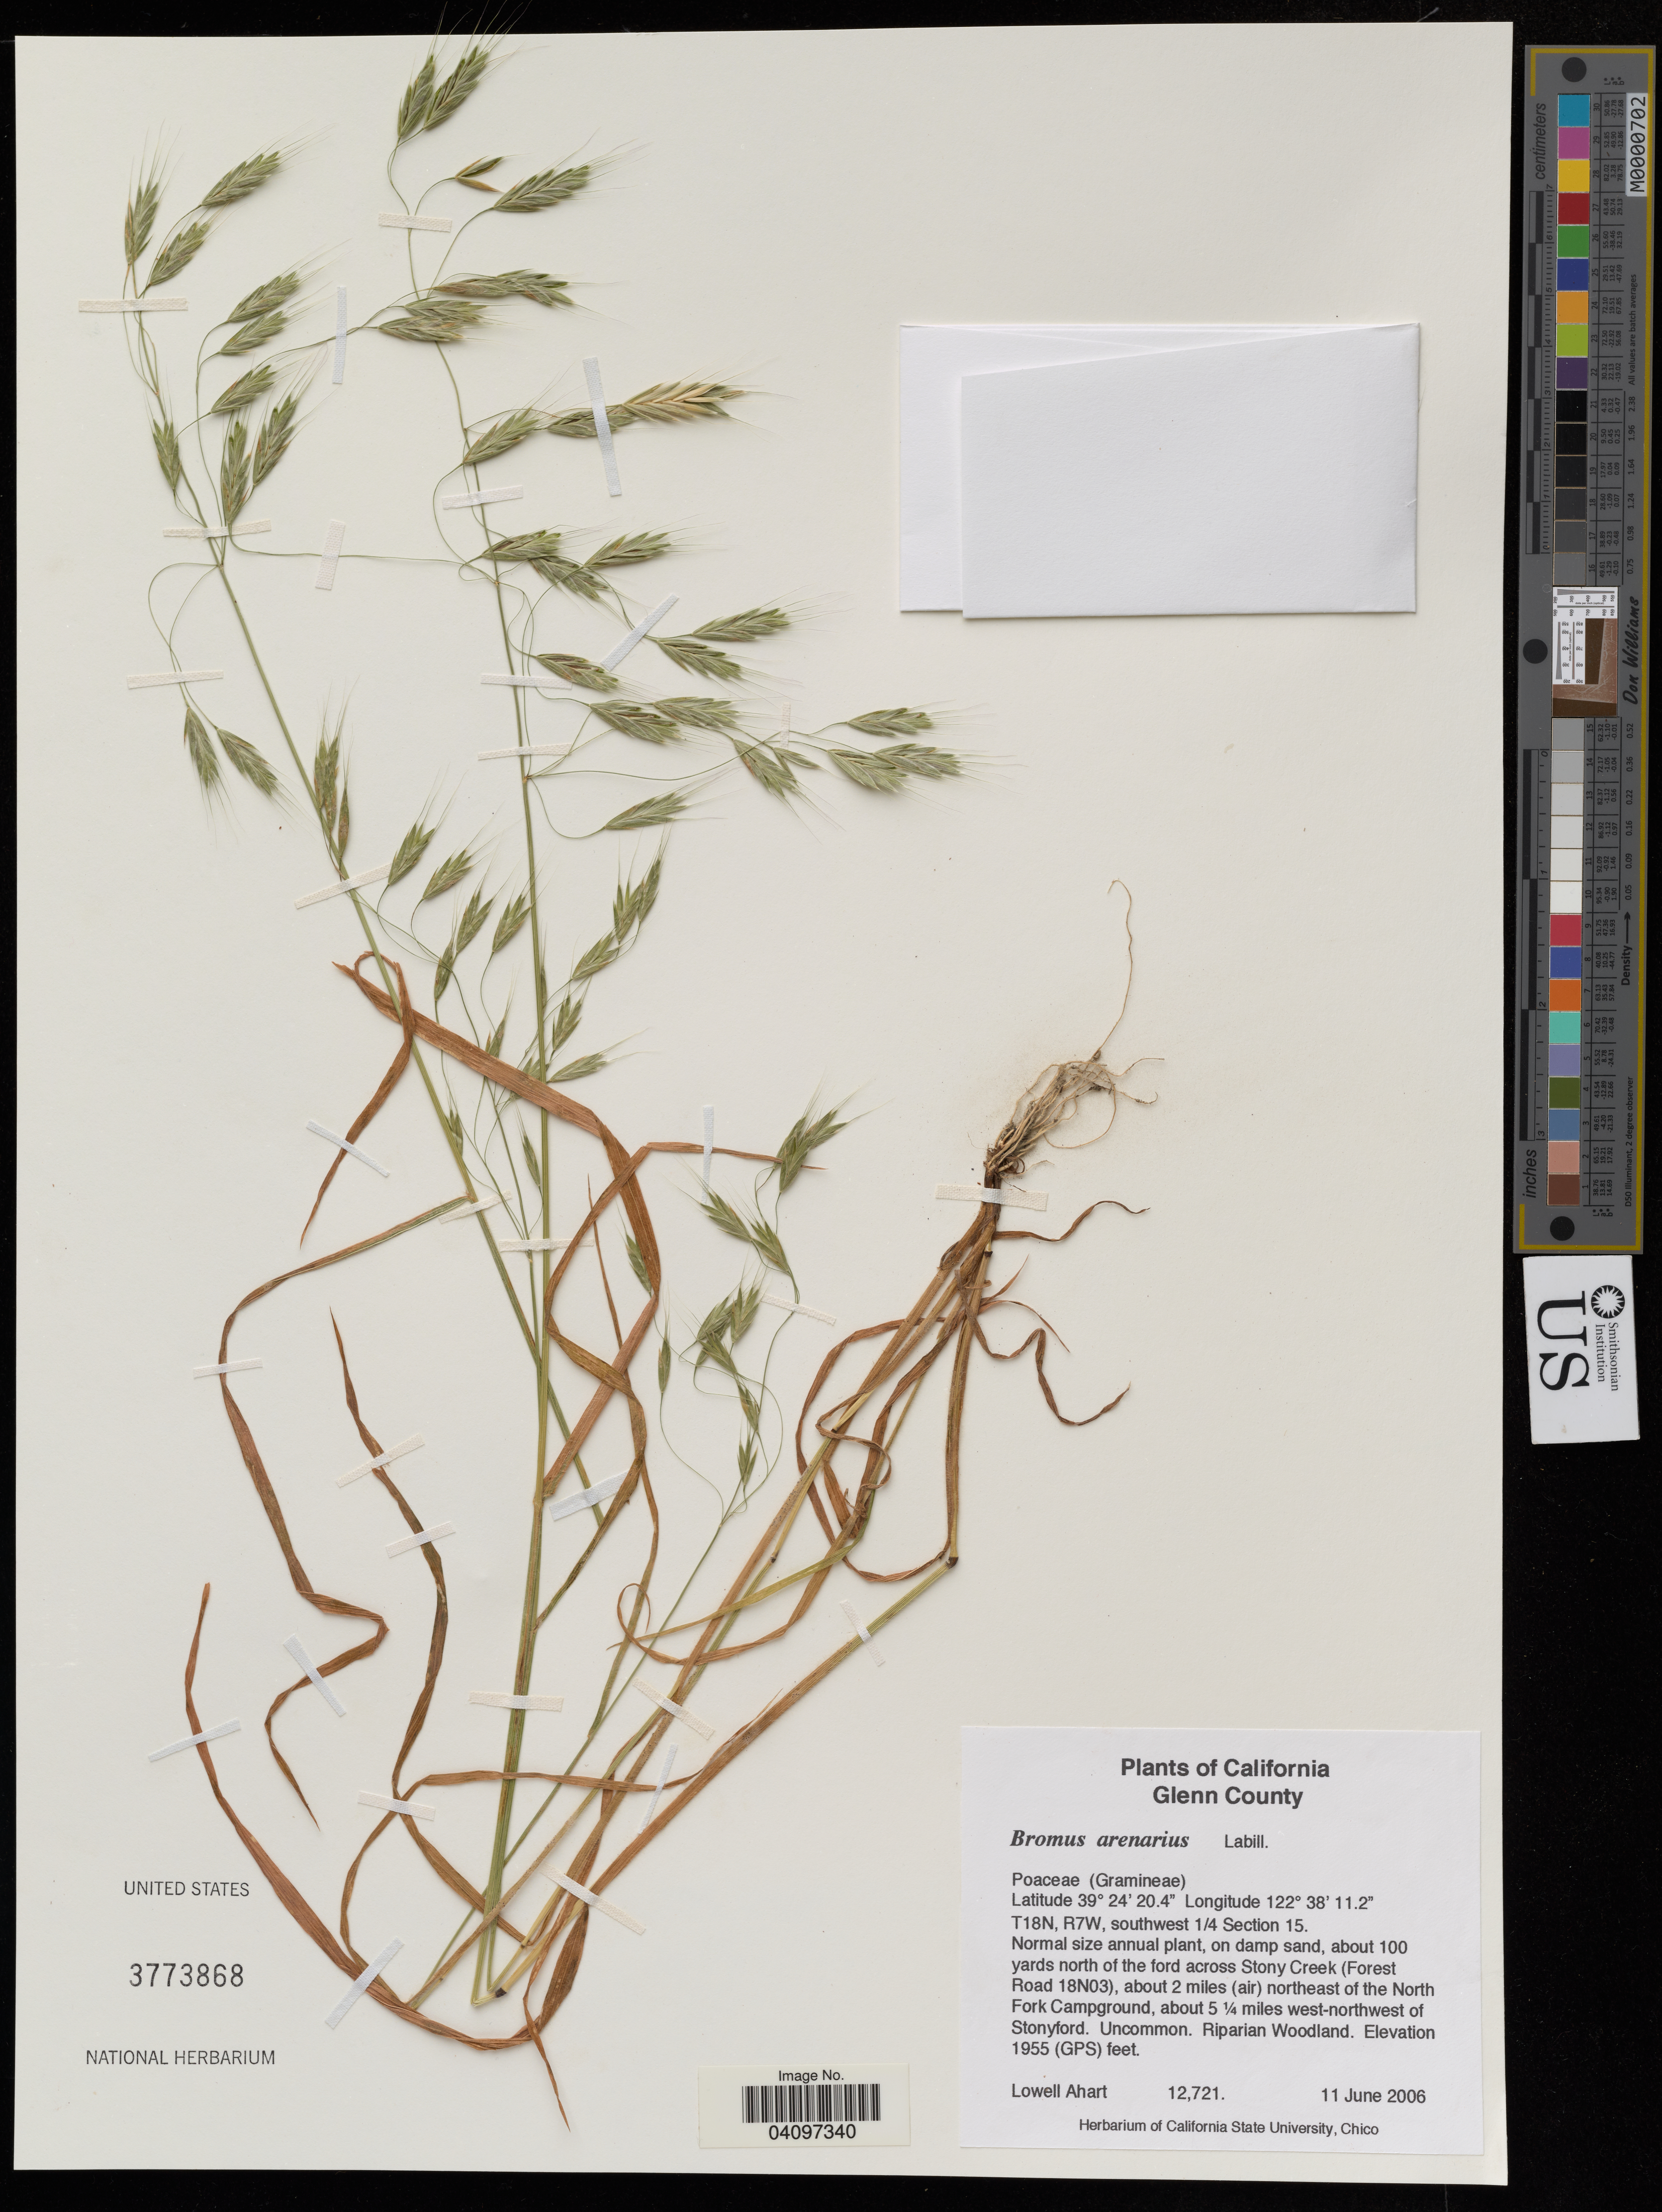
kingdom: Plantae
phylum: Tracheophyta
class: Liliopsida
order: Poales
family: Poaceae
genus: Bromus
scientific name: Bromus arenarius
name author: Labill.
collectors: L. Ahart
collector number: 12721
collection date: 2006-06-11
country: United States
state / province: California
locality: Glenn County. T18N, R7W, southwest 1/4 Section 15. Normal size annual plant, on damp sand, about 100 yards north of the ford across Stony Creek (Forest Road 18N03), about 2 miles (air) northeast of the North Fork Campground, about 5 1/4 miles west-northwest of Stonyford.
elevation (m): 596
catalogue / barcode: US 3773868